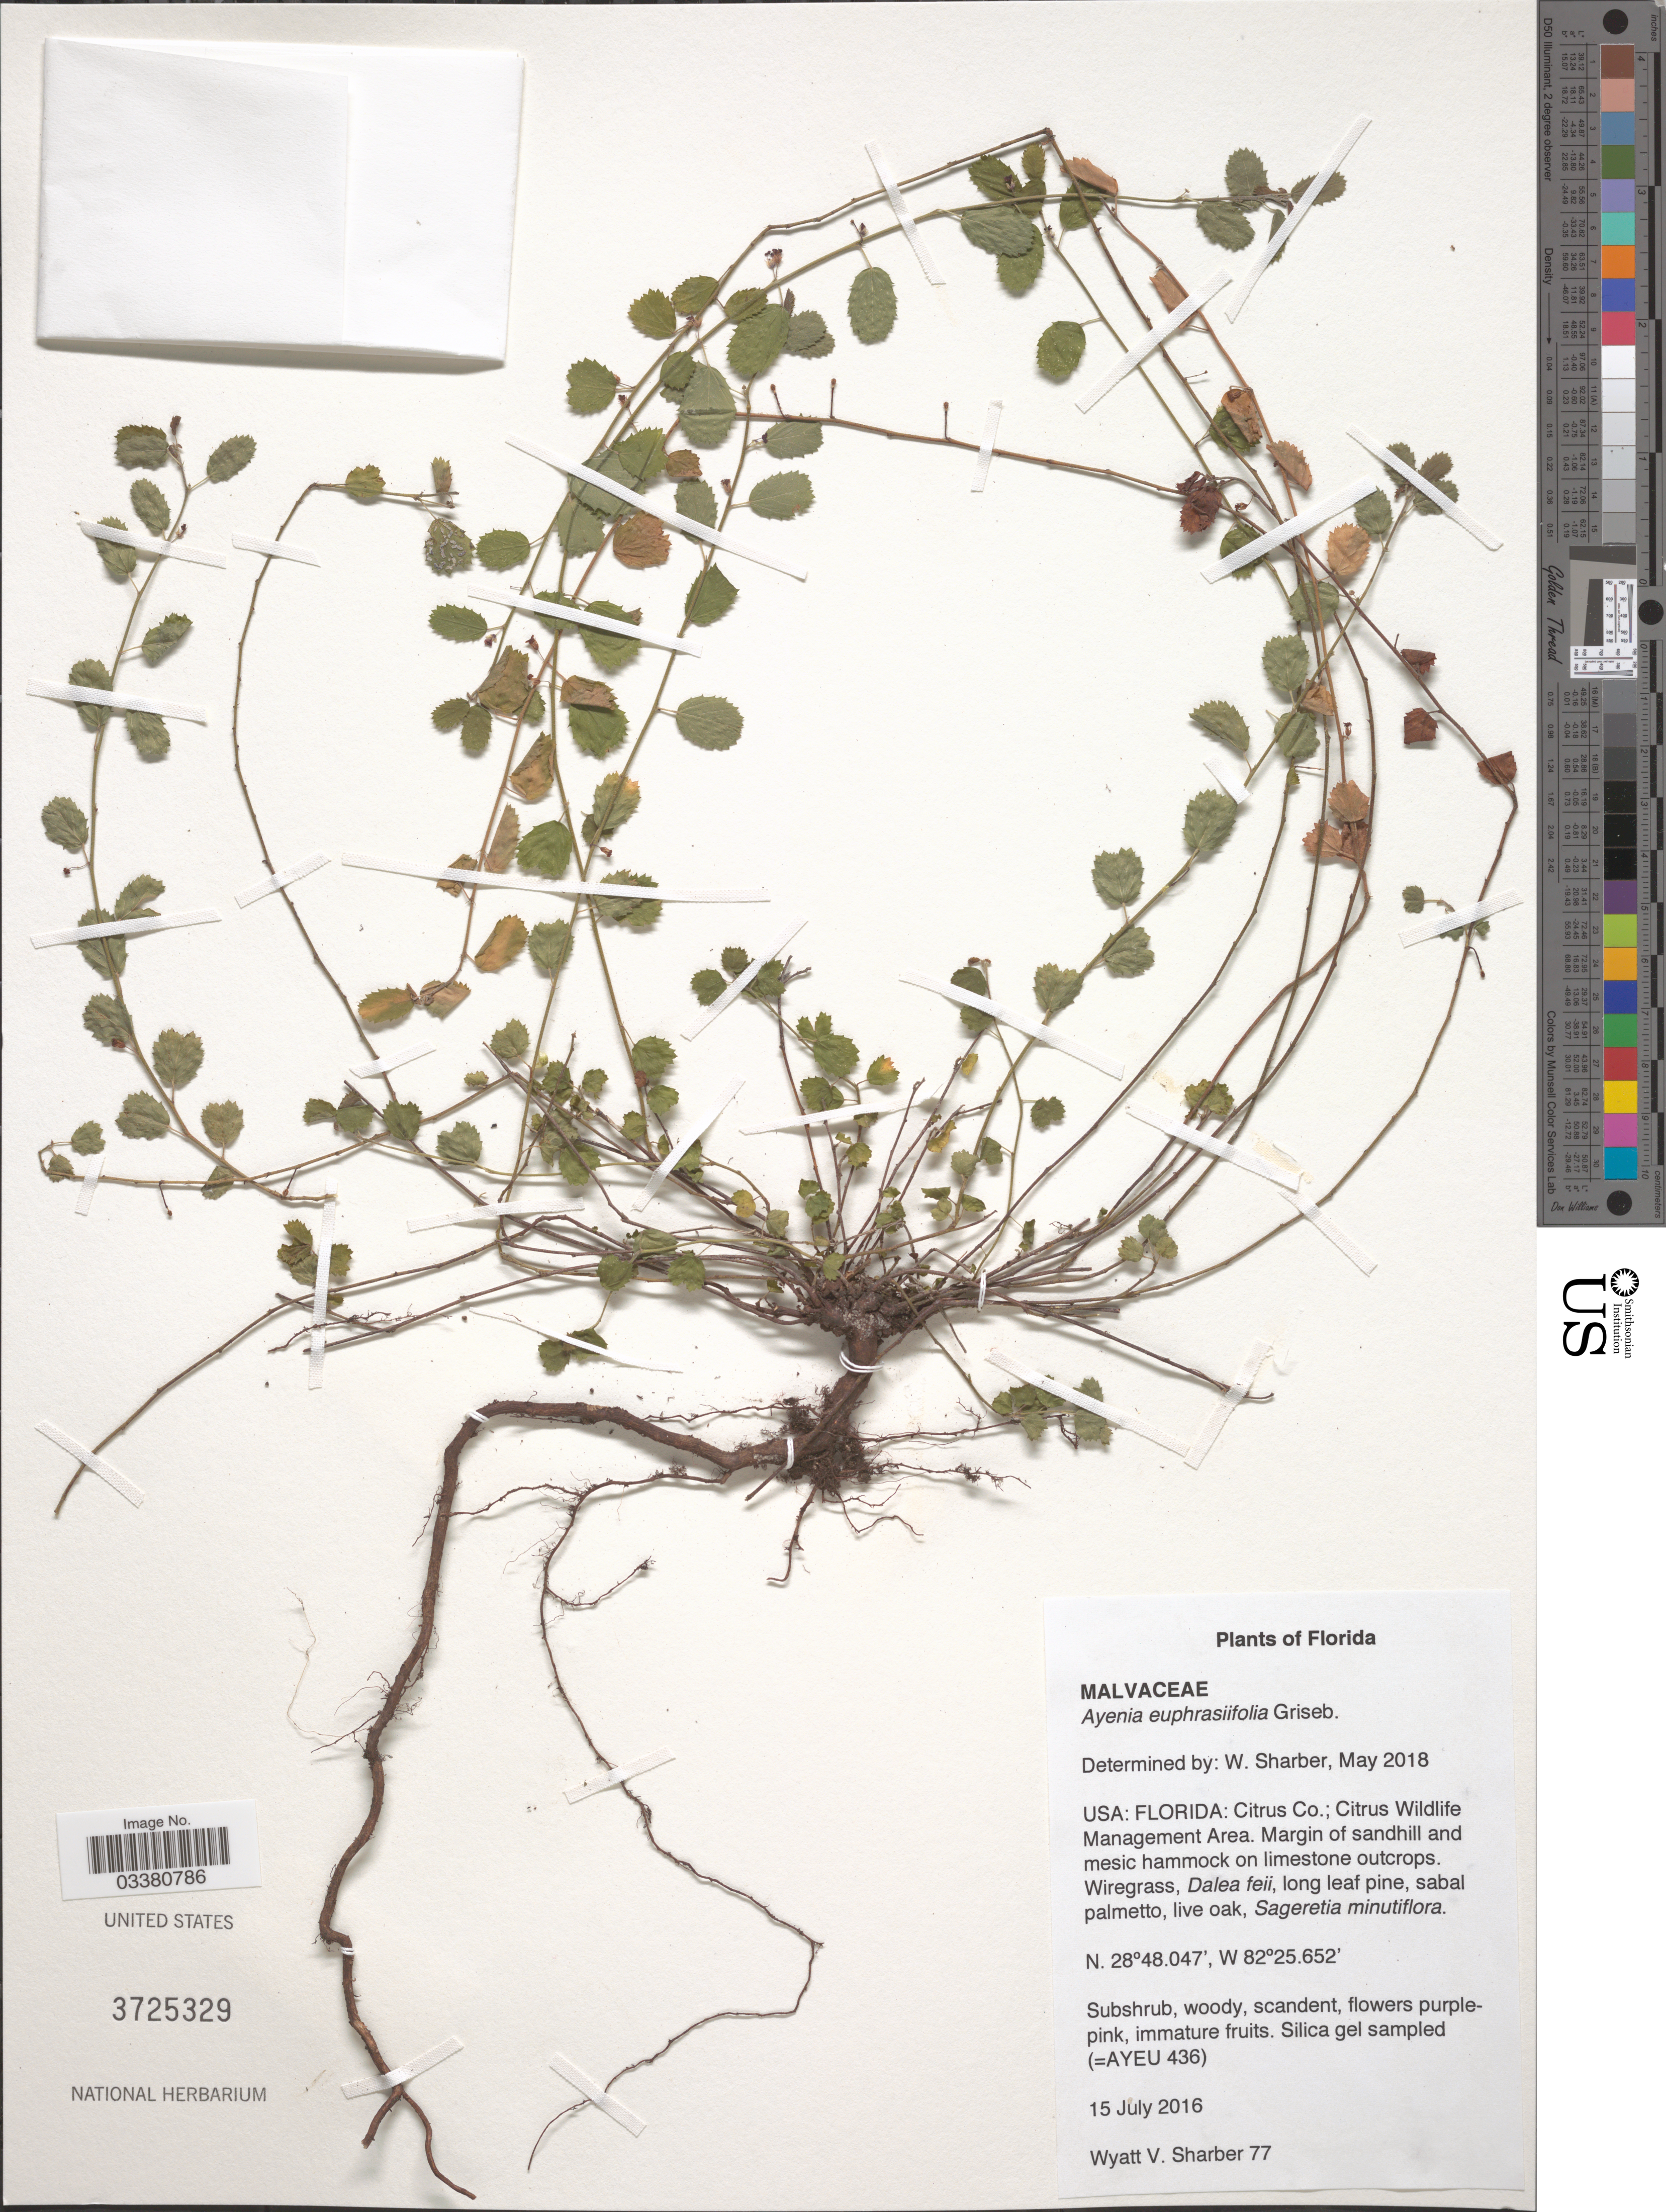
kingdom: Plantae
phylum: Tracheophyta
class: Magnoliopsida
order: Malvales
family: Malvaceae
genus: Ayenia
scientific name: Ayenia euphrasiifolia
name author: Griseb.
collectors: W. Sharber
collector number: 77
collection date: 2016-07-15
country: United States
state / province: Florida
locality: Citrus Co.; Citrus Wildlife Management Area.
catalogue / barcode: US 3725329